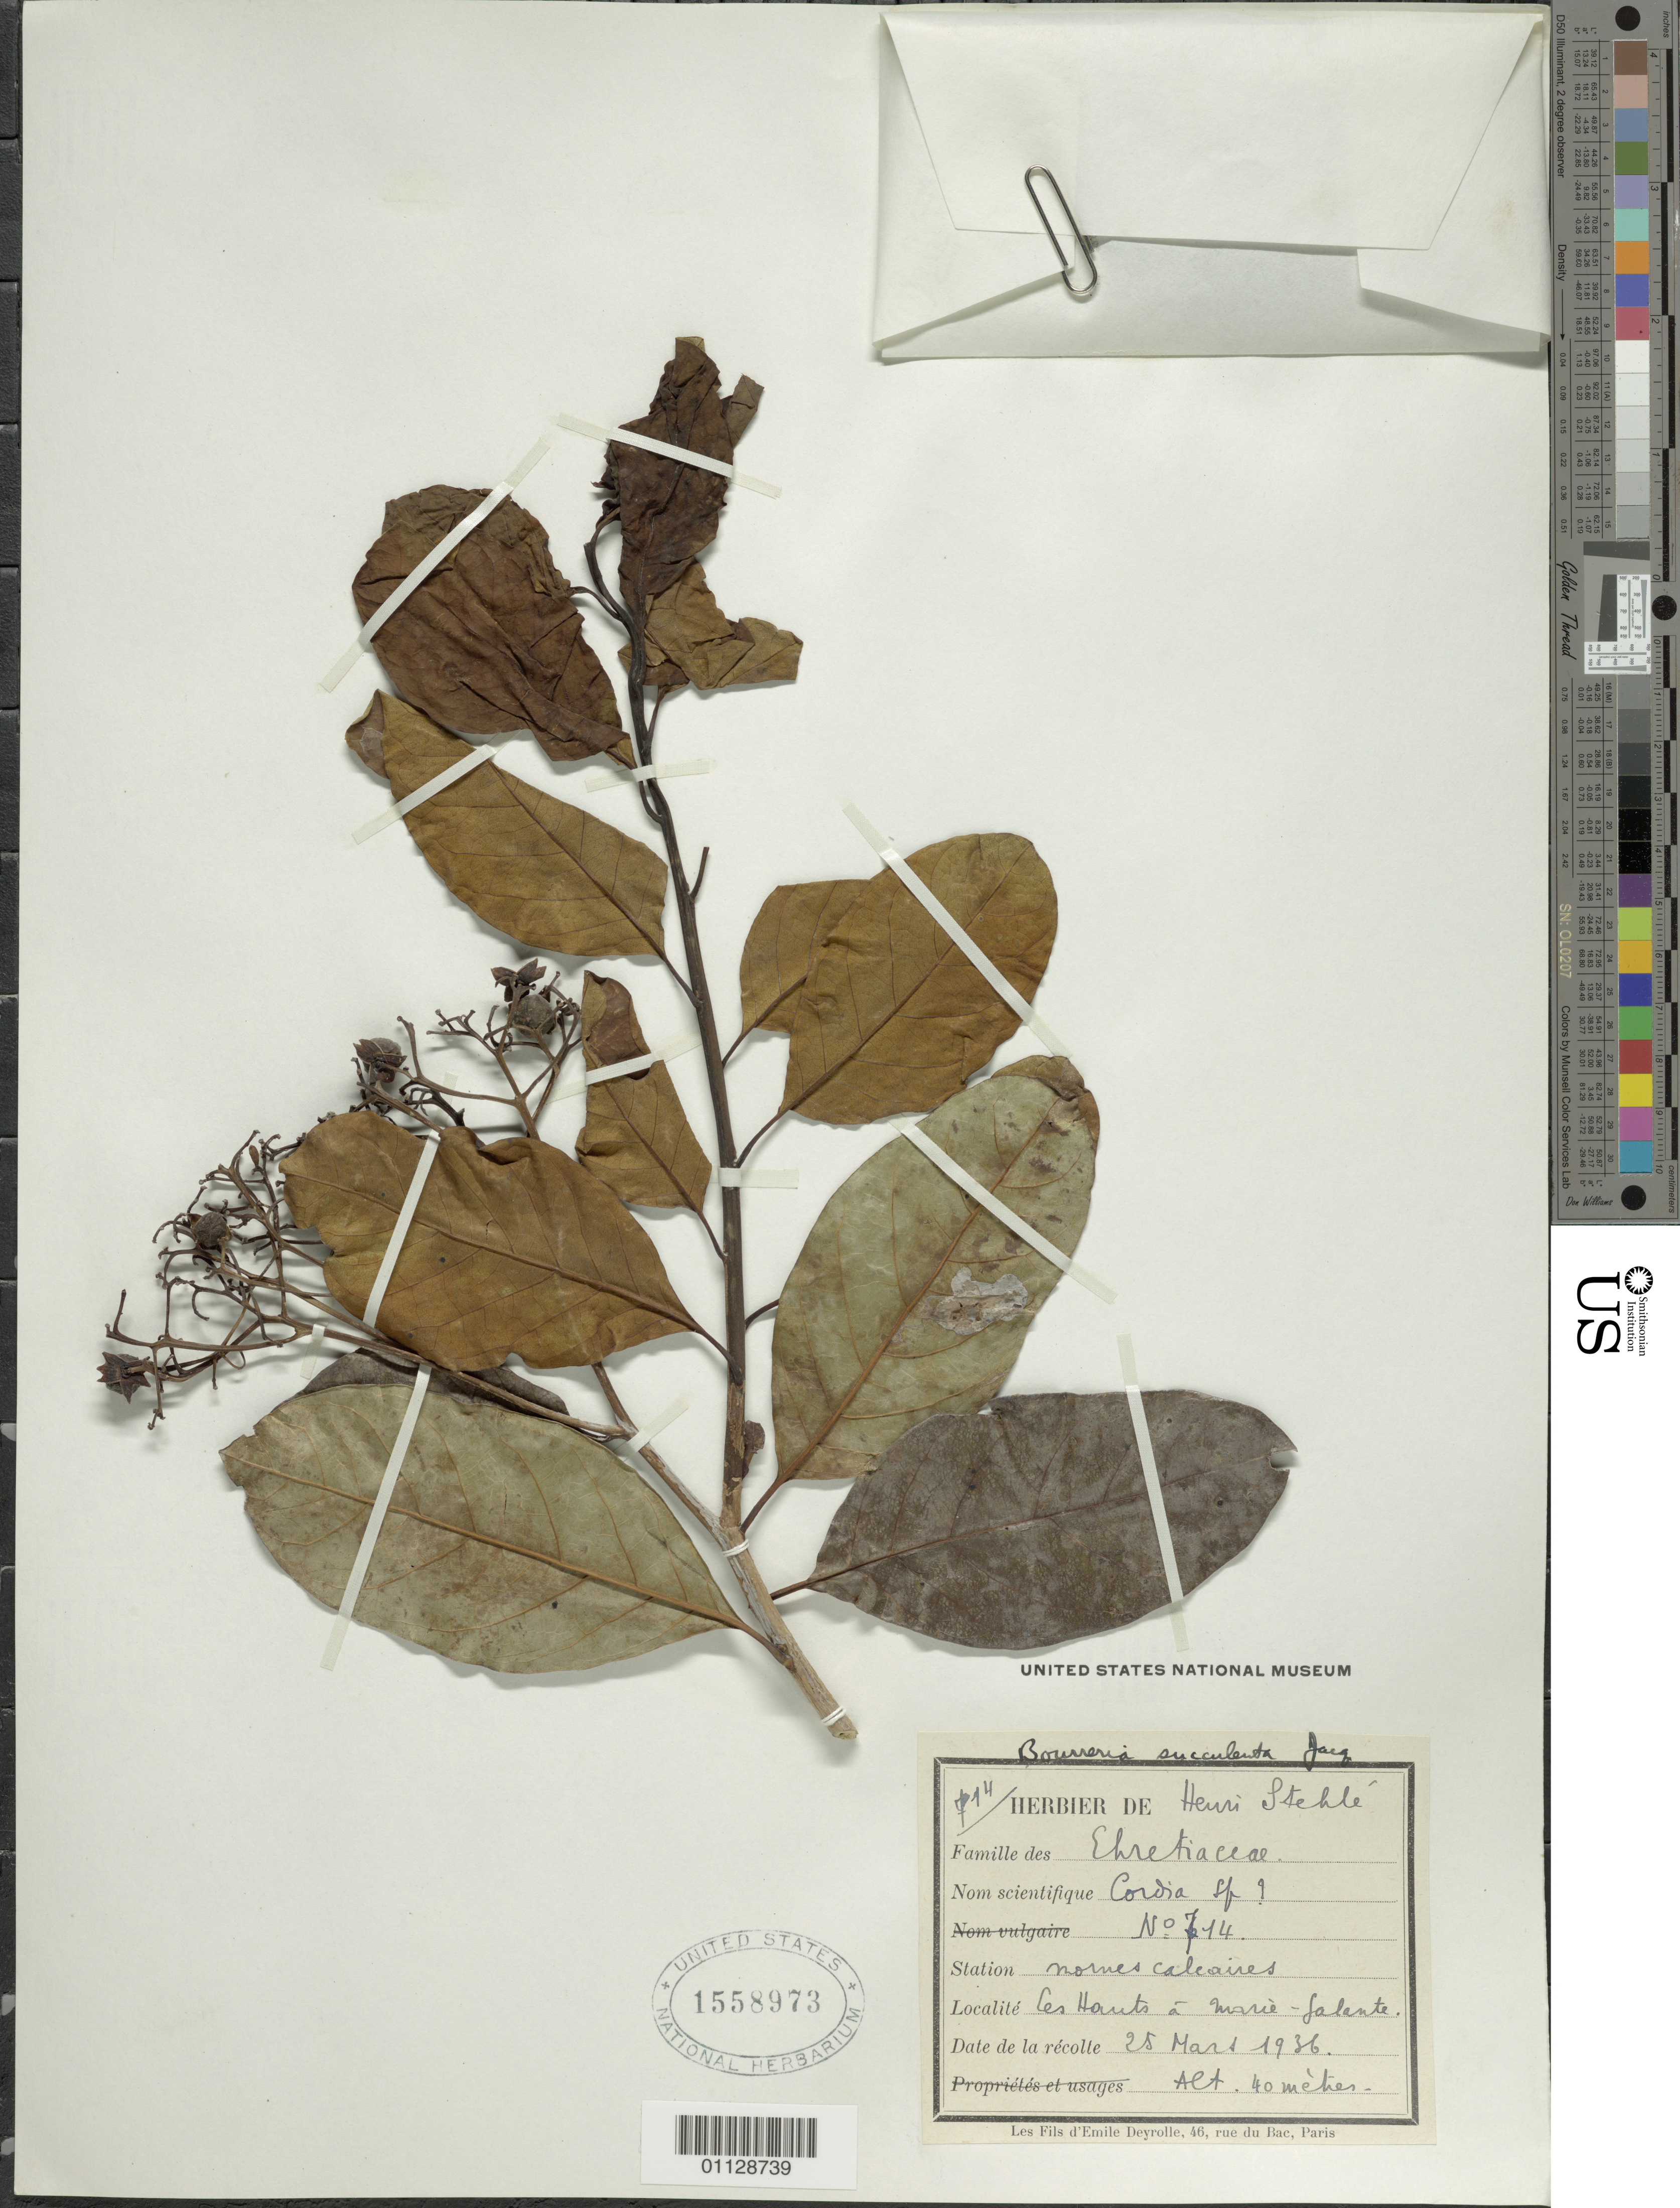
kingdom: Plantae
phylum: Tracheophyta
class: Magnoliopsida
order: Boraginales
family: Ehretiaceae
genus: Bourreria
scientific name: Bourreria succulenta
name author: Jacq.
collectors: H. Stehlé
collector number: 714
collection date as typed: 25 Mar 1936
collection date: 1936-03-25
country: Guadeloupe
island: Marie Galante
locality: Les Hauts à Marie-Galante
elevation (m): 40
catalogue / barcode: US 1558973